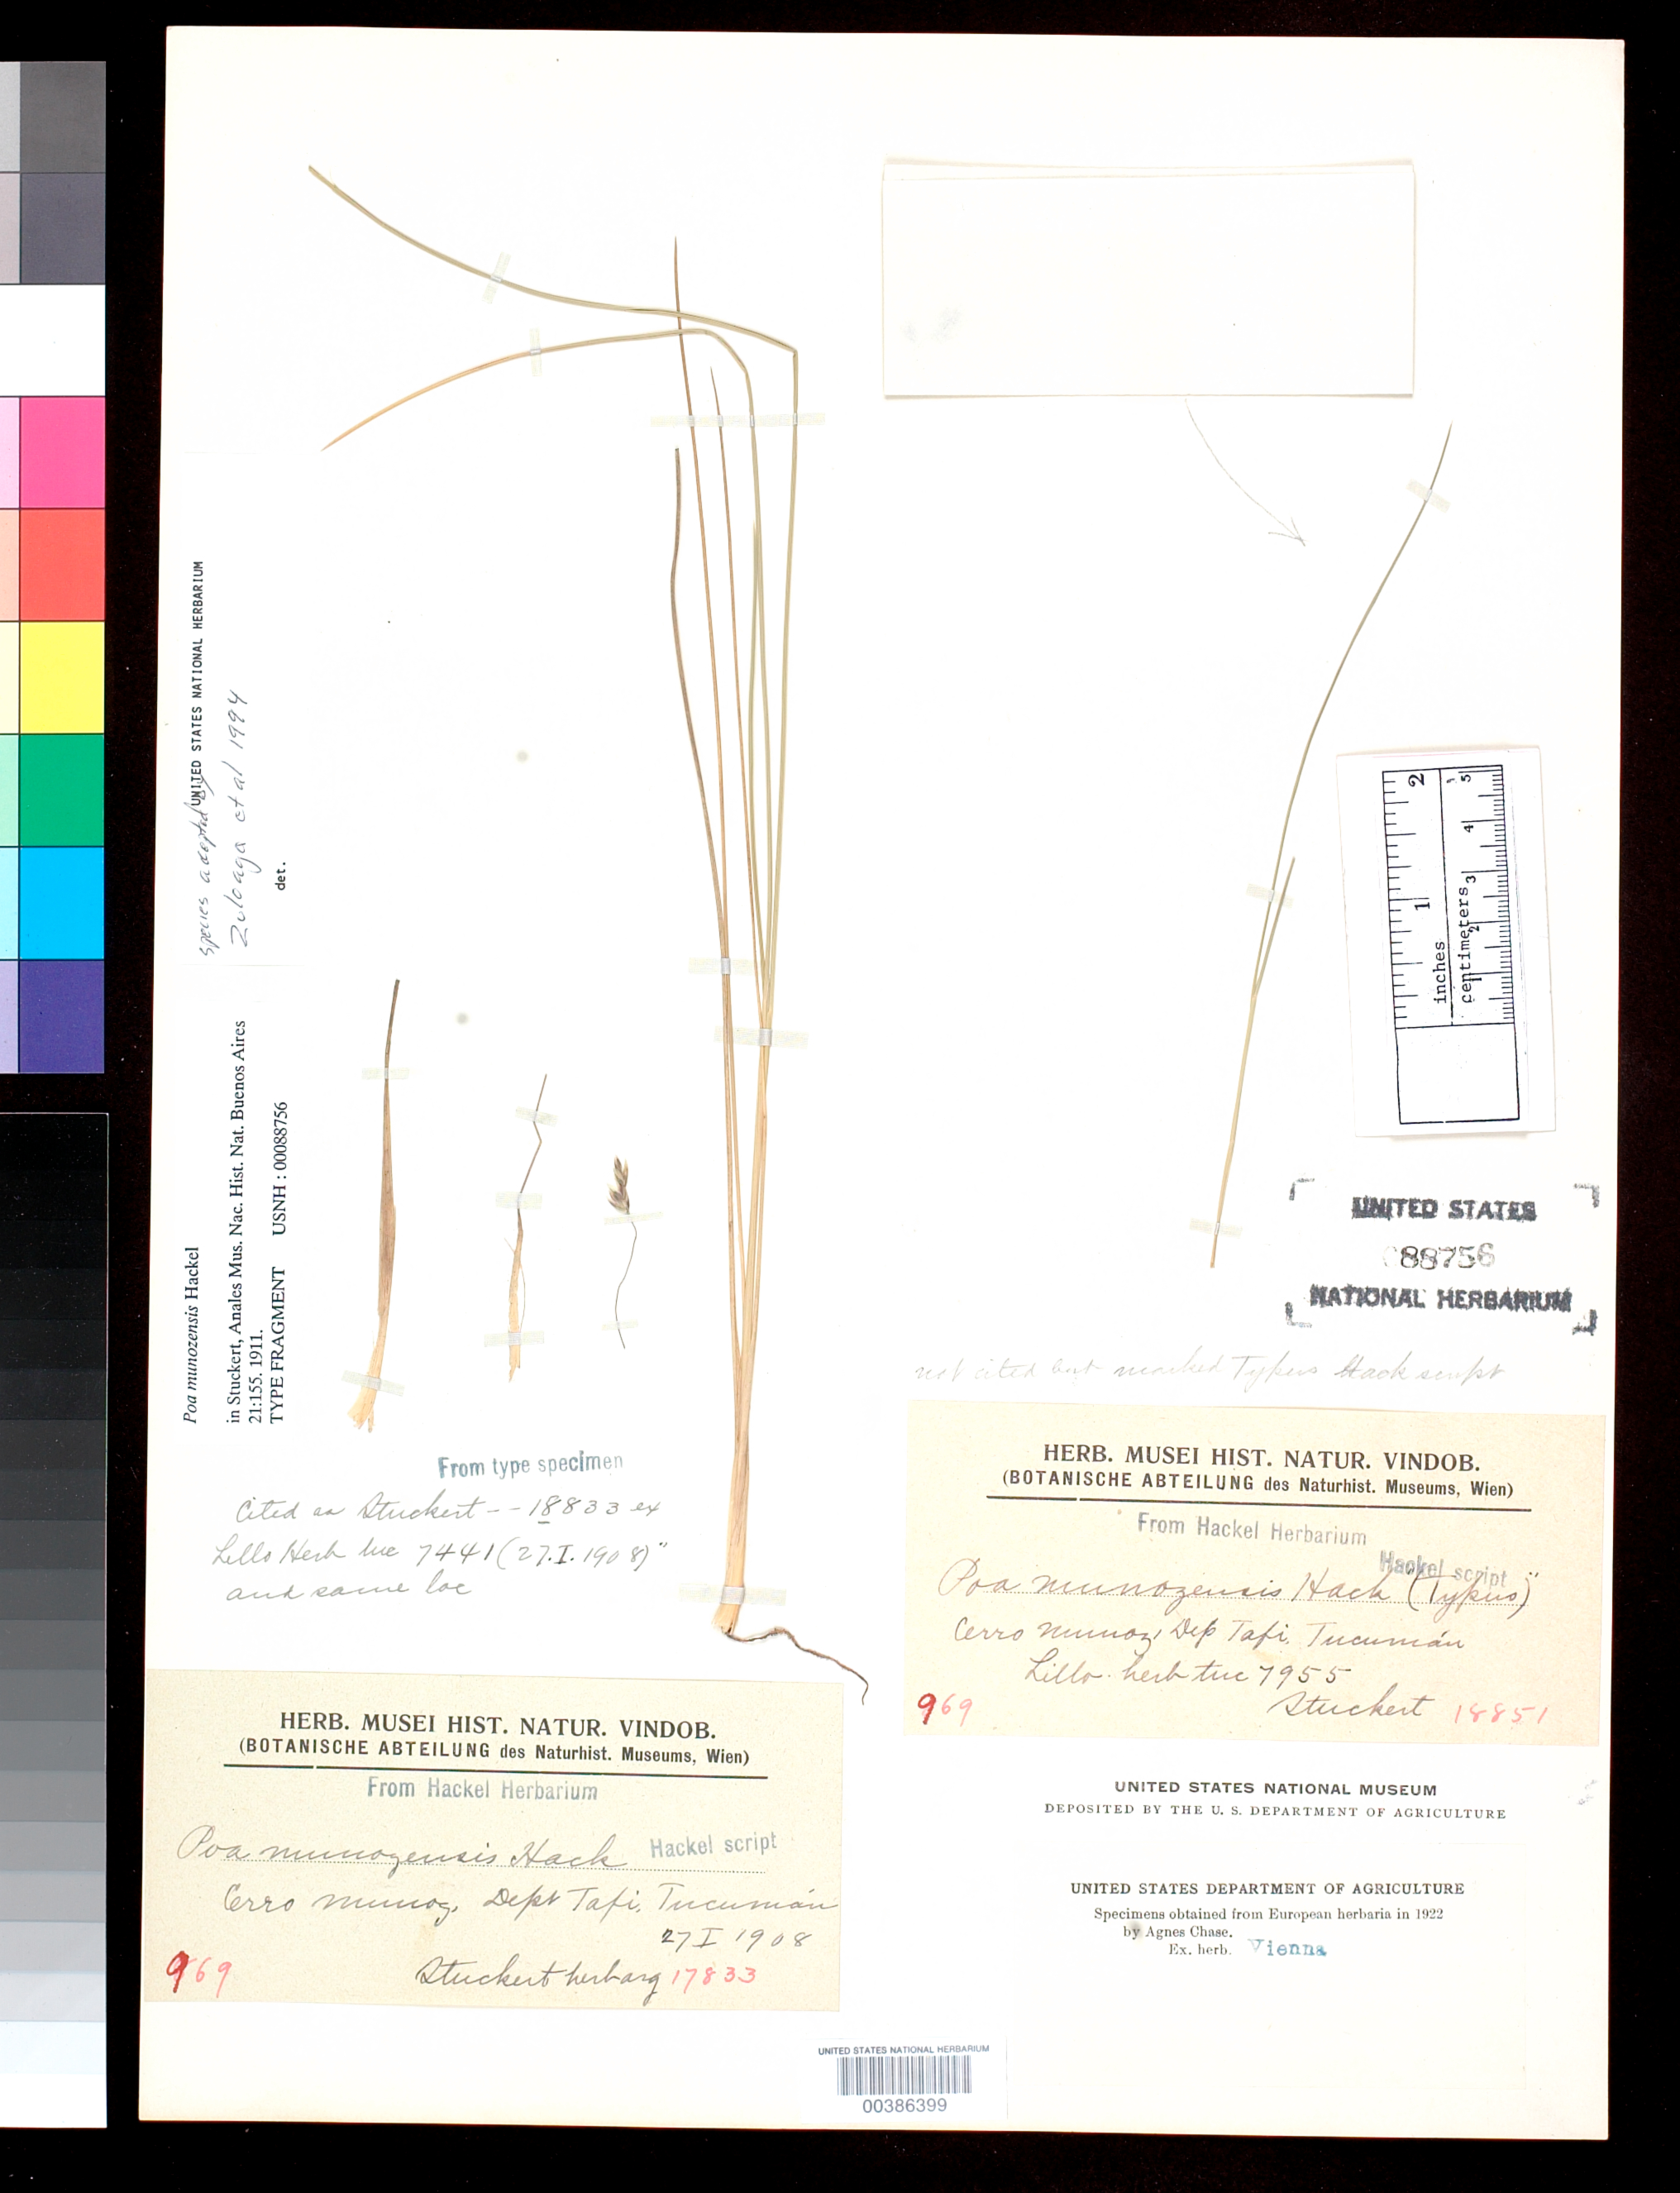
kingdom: Plantae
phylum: Tracheophyta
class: Liliopsida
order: Poales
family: Poaceae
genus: Poa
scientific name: Poa munozensis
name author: Hack. in Stuck.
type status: Type Fragment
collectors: T. Stuckert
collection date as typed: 27 Jan 1908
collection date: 1908-01-27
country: Argentina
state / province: Tucumán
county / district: Tafí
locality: Cerro Muniz.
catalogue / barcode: US 88756